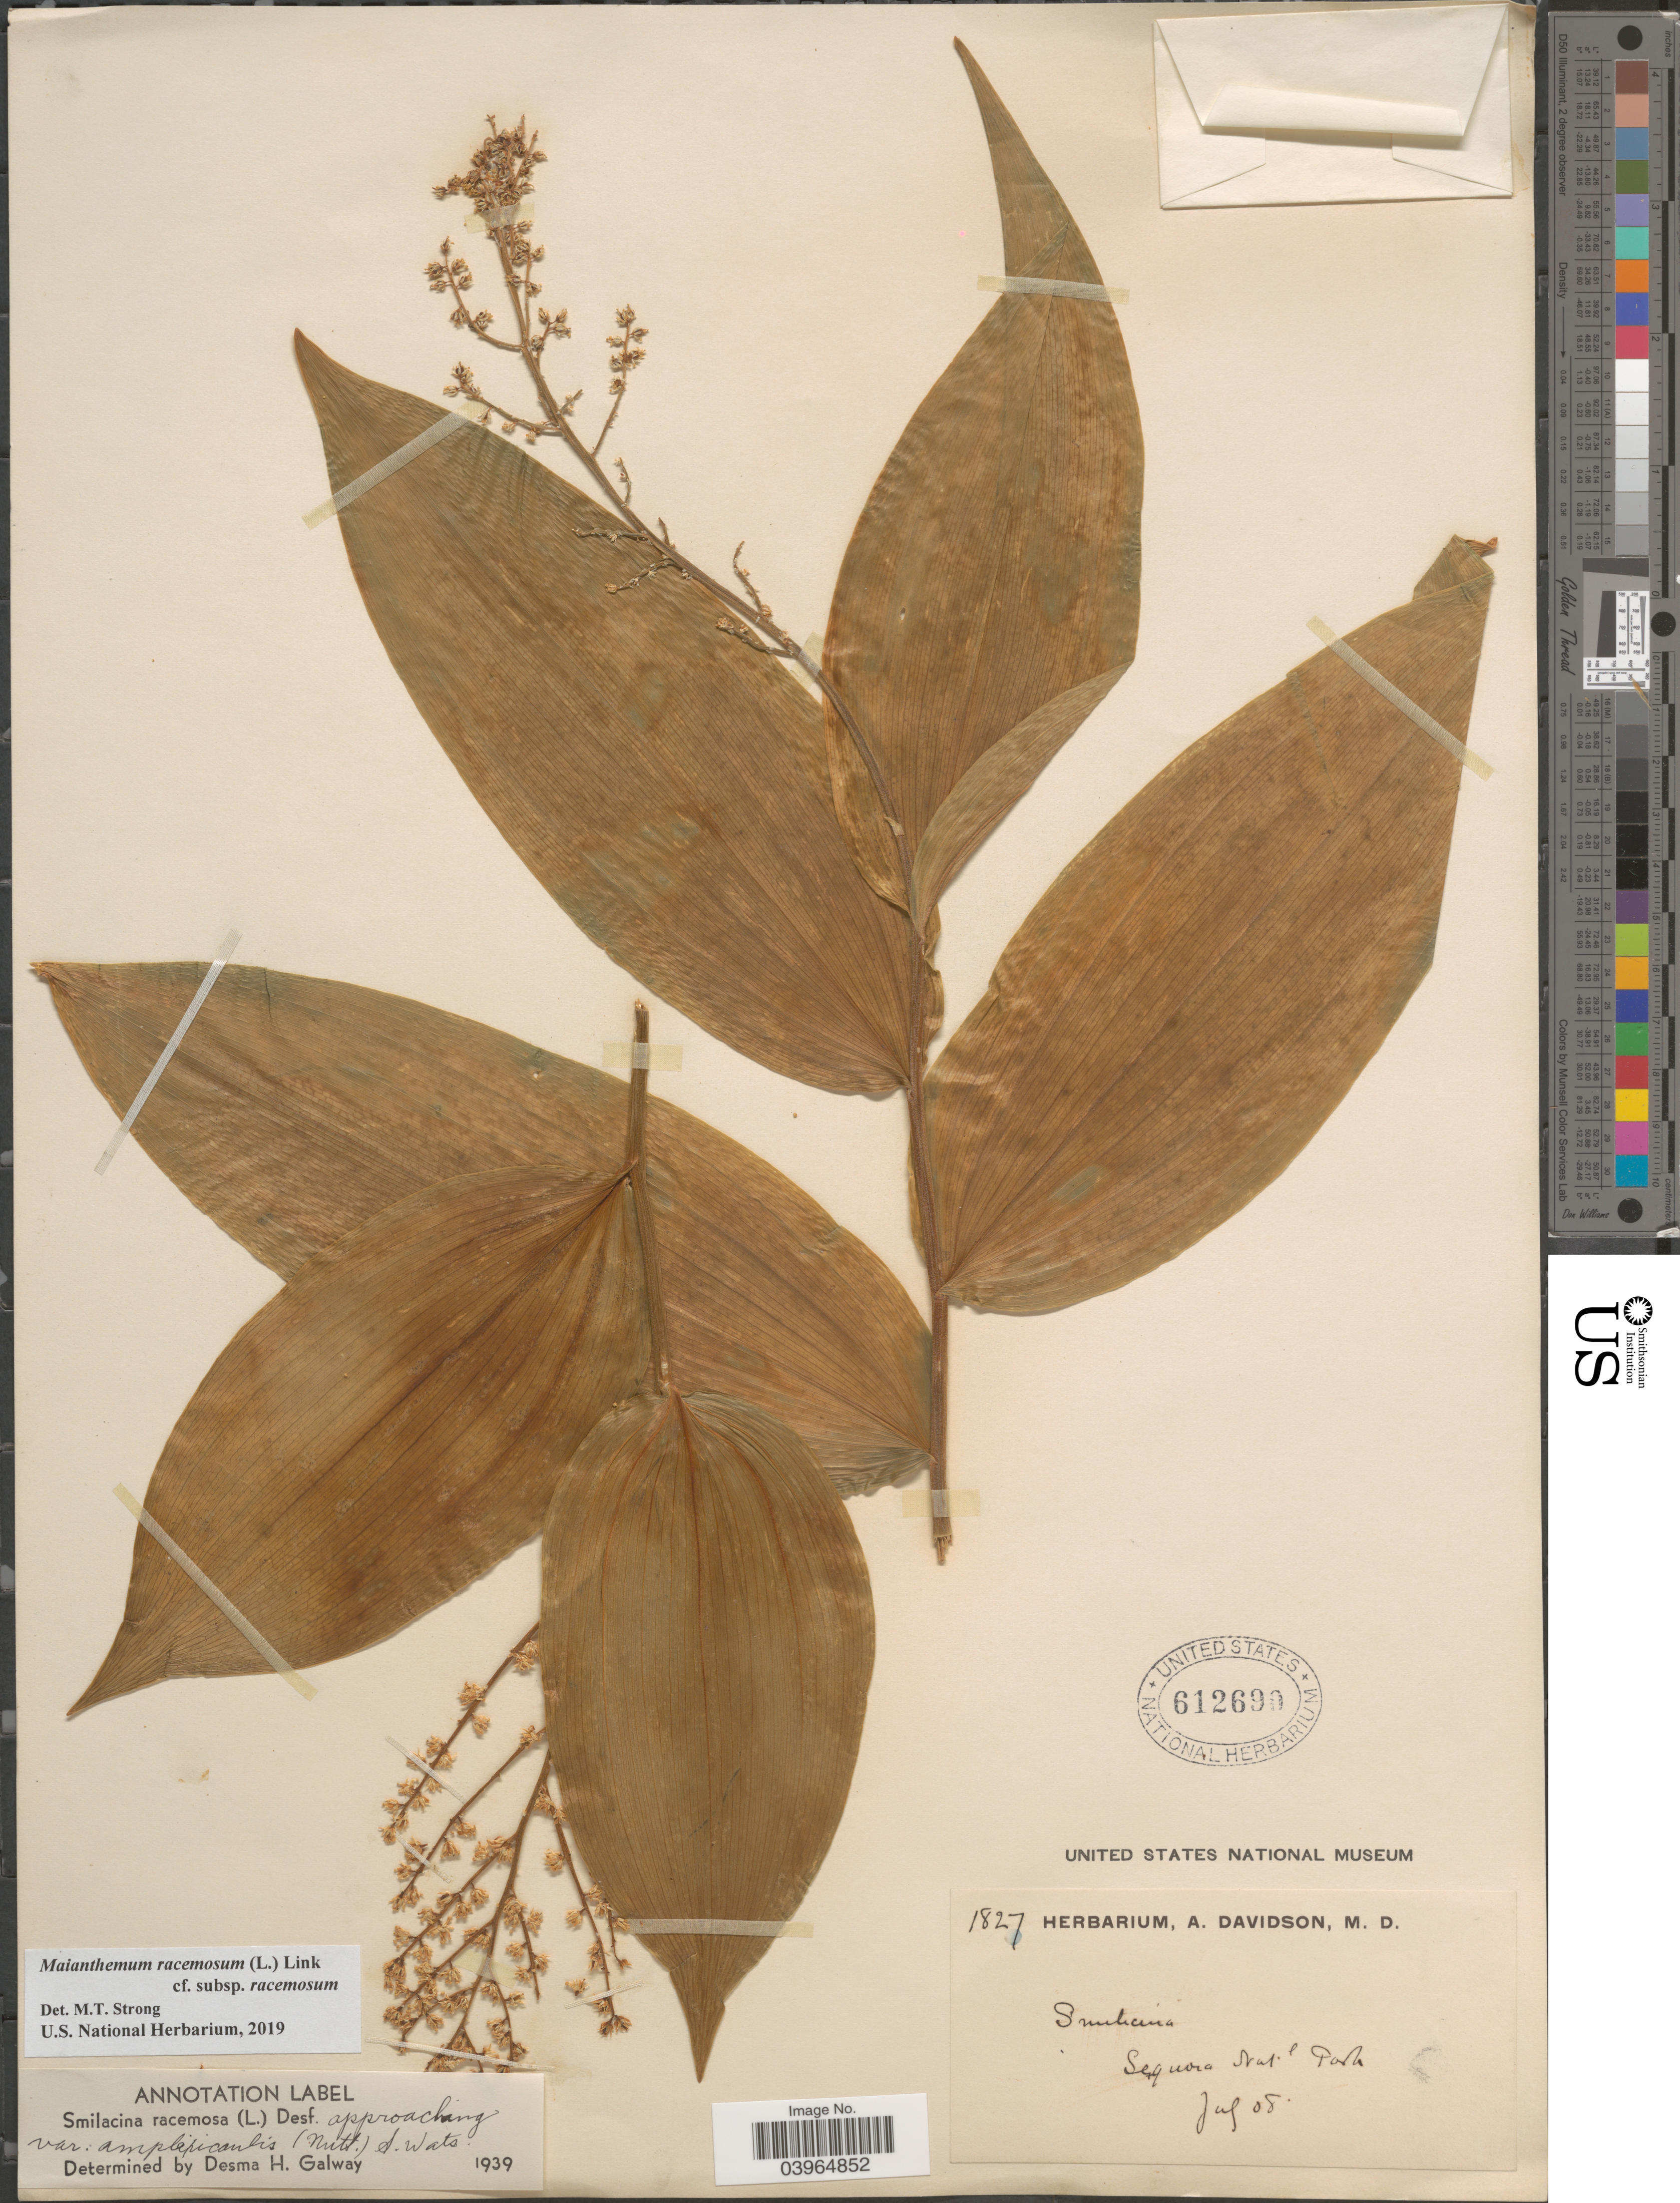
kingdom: Plantae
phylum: Tracheophyta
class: Liliopsida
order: Asparagales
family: Asparagaceae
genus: Maianthemum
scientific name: Maianthemum racemosum subsp. racemosum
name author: (L.) Link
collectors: ex herb. A. Davidson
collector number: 1827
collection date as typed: Transcribed d/m/y: /7/8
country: United States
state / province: California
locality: Sequoia Natl Park.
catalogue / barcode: US 612690